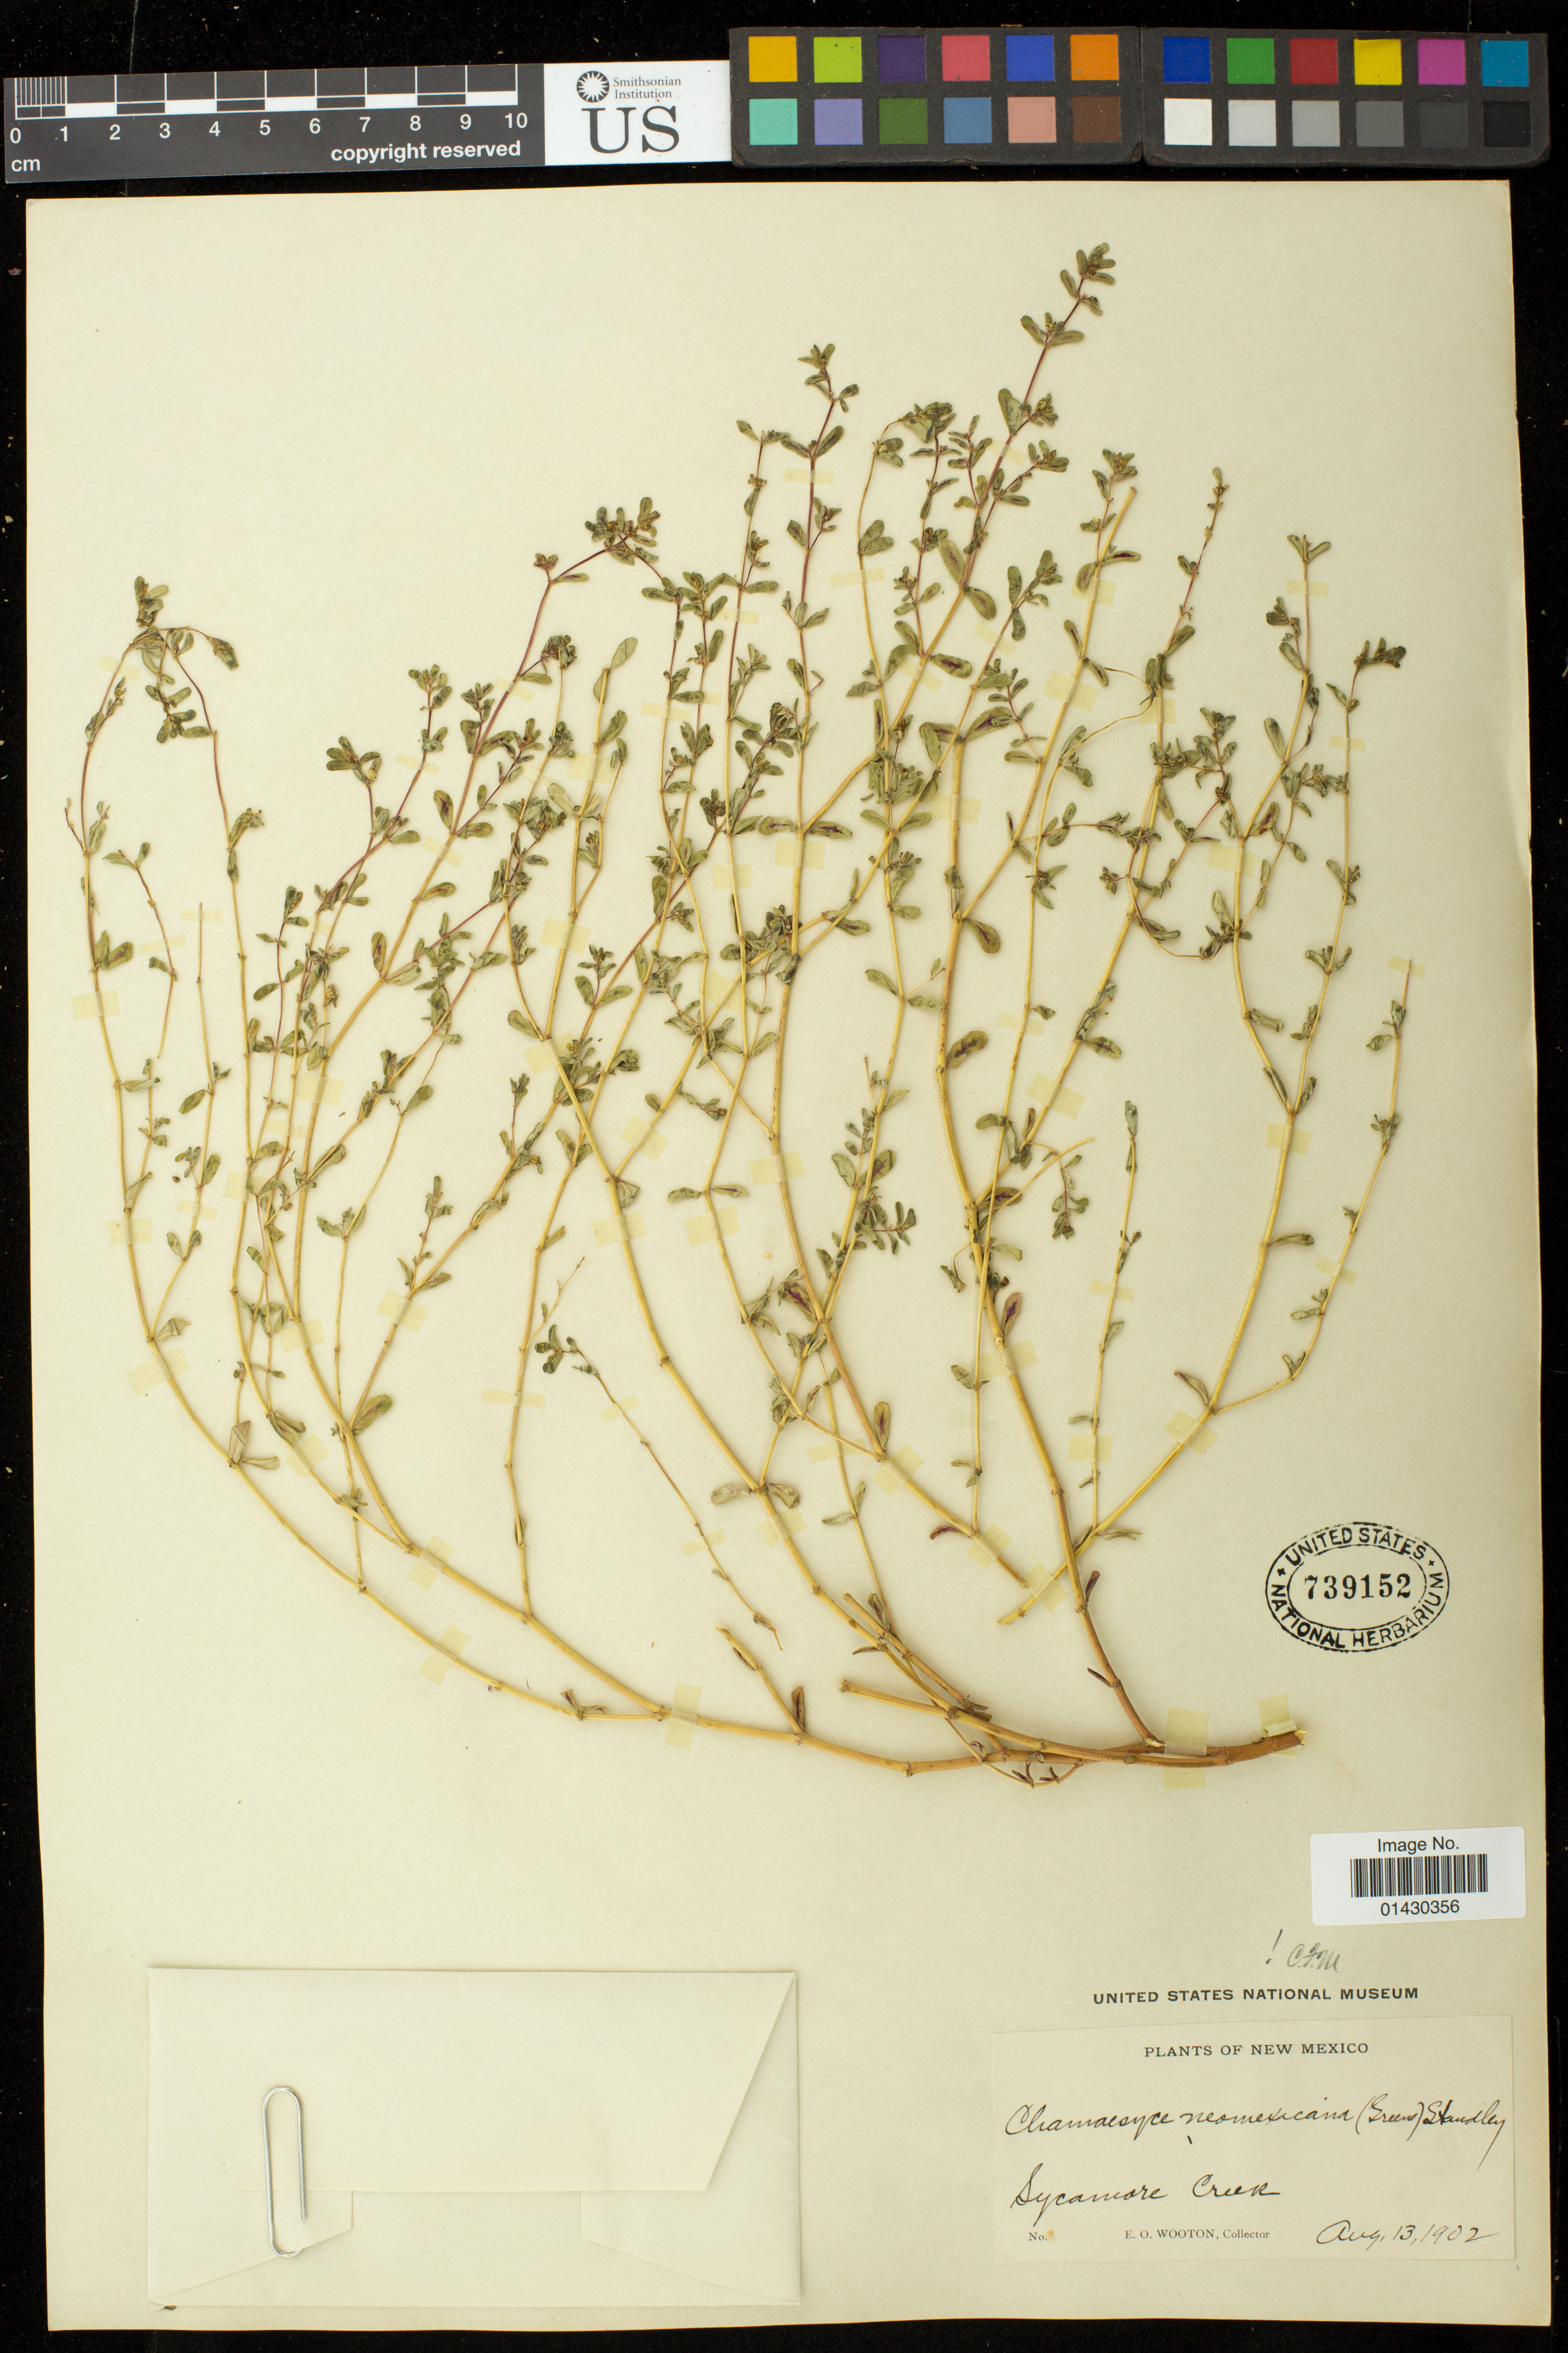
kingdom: Plantae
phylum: Tracheophyta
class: Magnoliopsida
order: Malpighiales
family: Euphorbiaceae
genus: Euphorbia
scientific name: Euphorbia serpillifolia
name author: Pers.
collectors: E. O. Wooton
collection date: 1902-08-13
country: United States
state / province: New Mexico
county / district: Grant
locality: Sycamore Creek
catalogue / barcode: US 739152